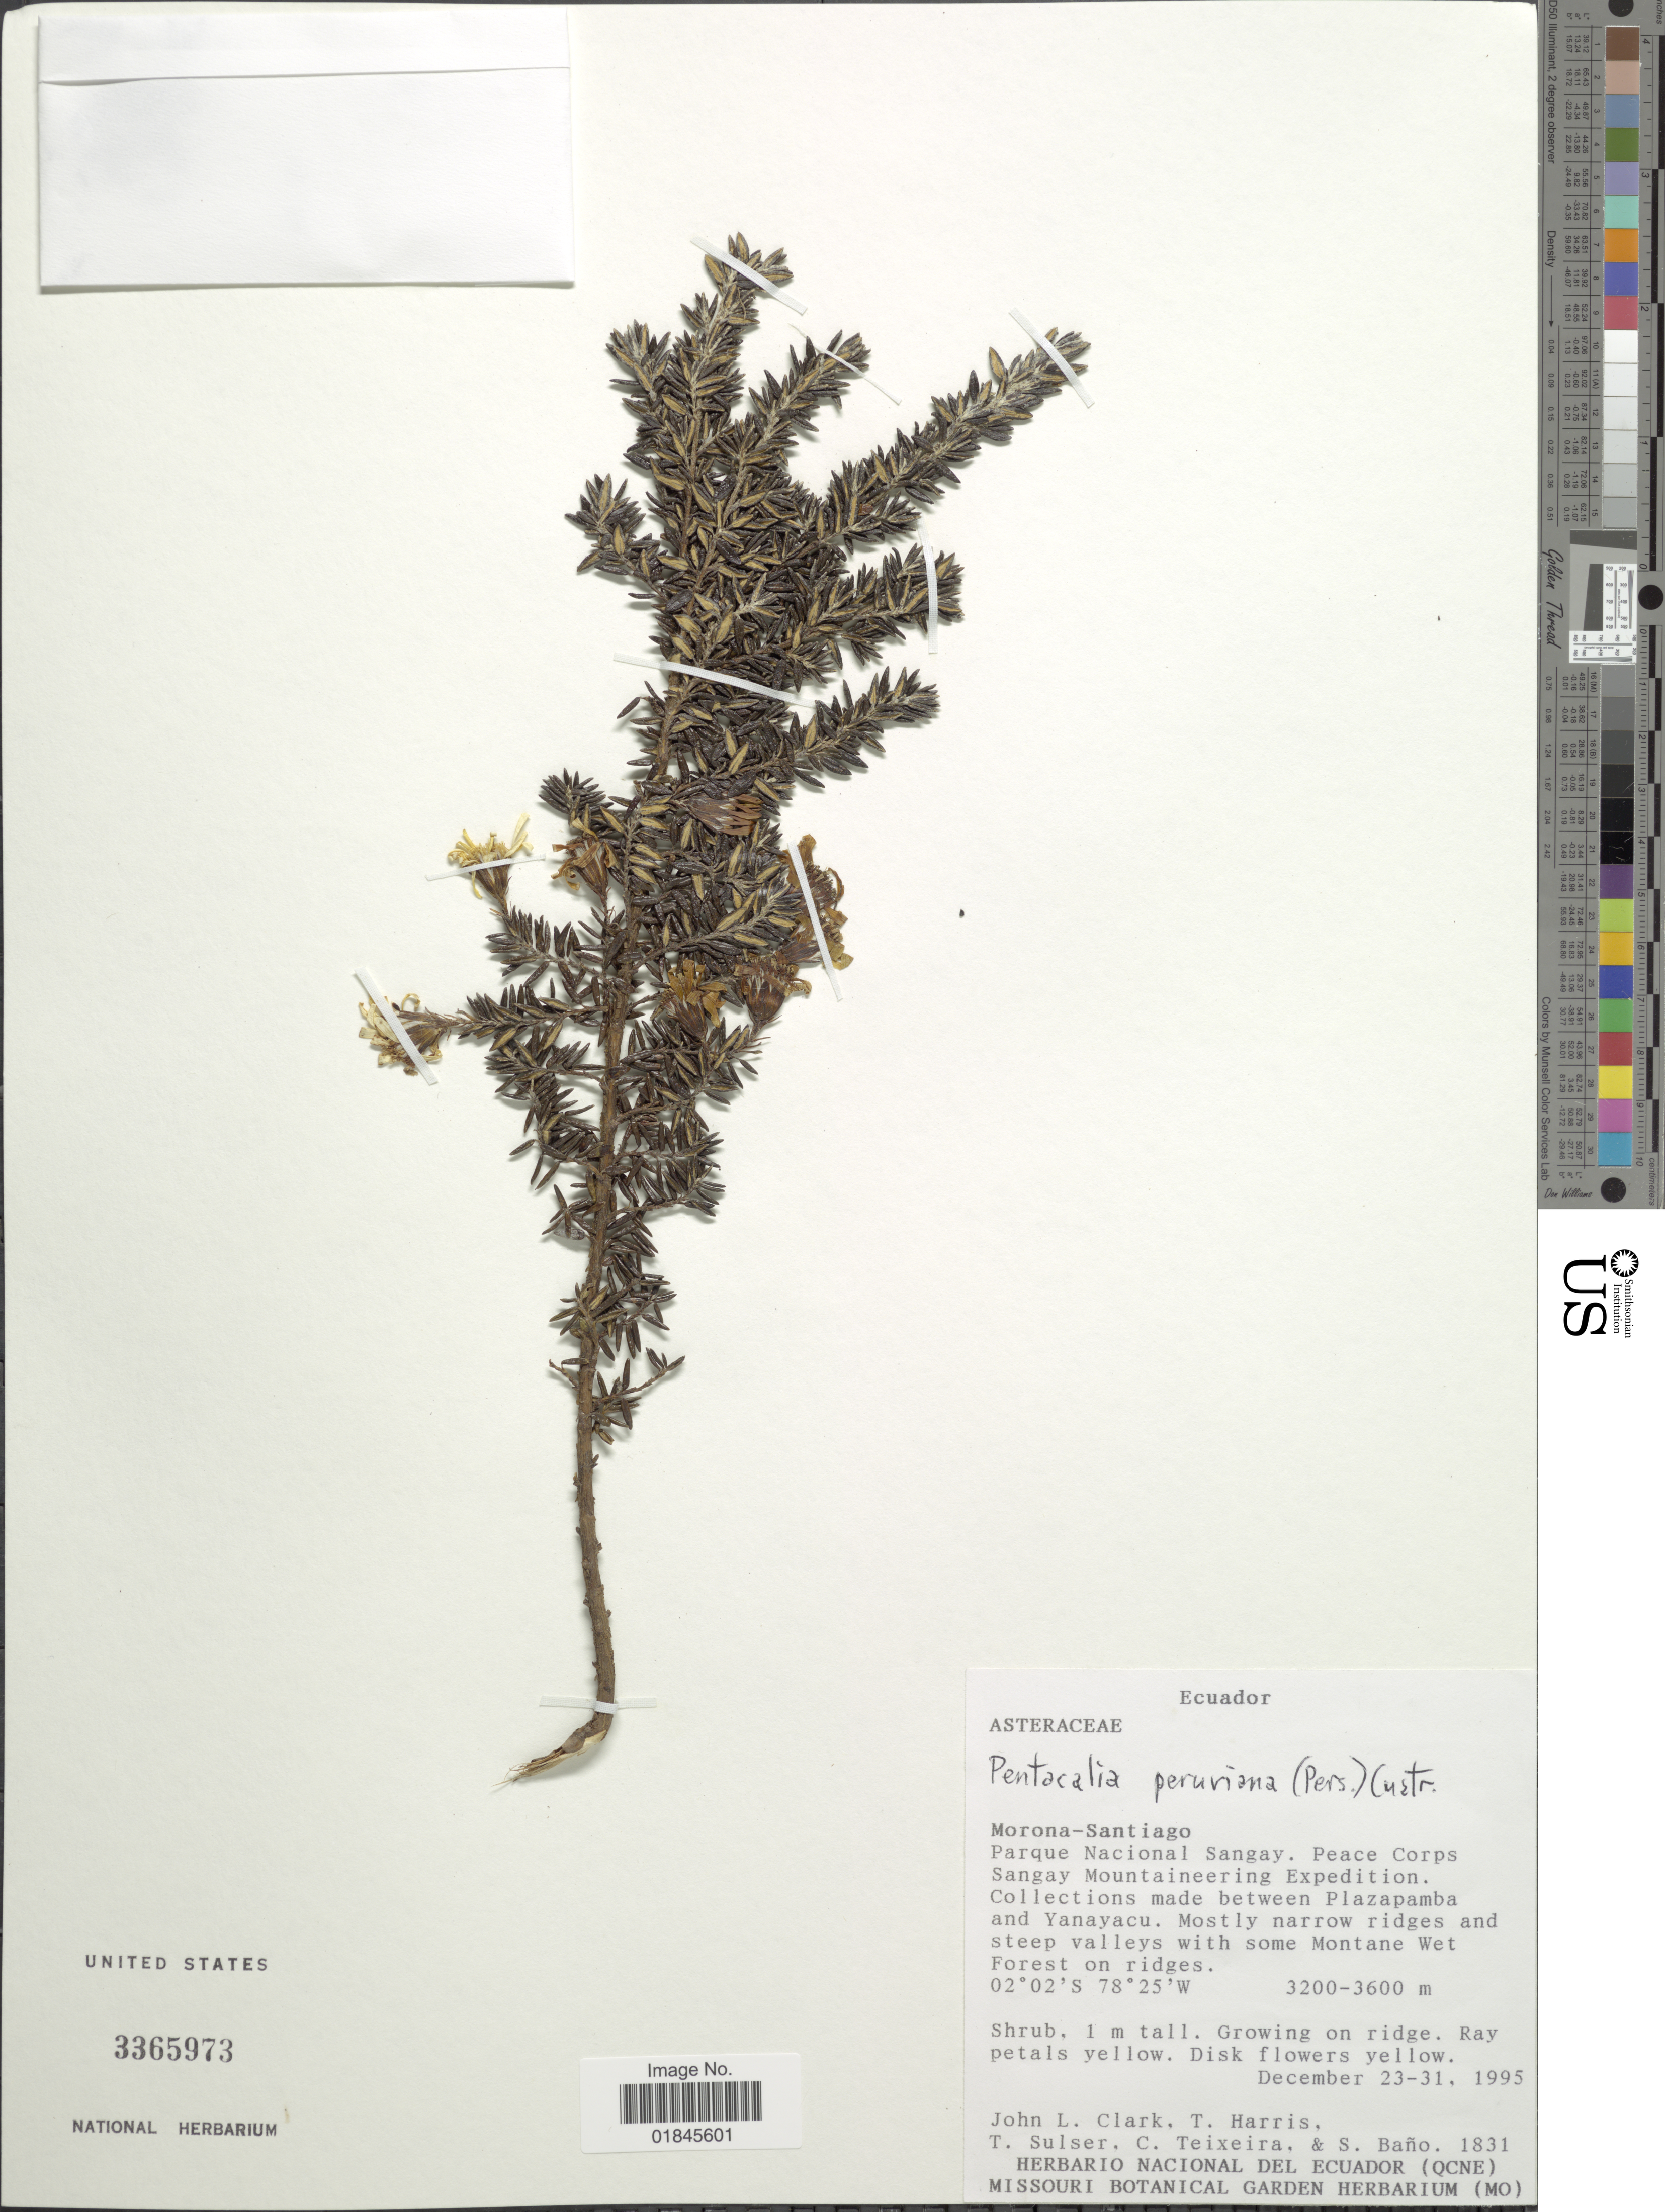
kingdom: Plantae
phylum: Tracheophyta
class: Magnoliopsida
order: Asterales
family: Asteraceae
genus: Pentacalia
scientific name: Pentacalia peruviana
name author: (Pers.) Cuatrec.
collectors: J. L. Clark, T. Harris, T. Sulser, C. Teixeira & S. Bano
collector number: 1831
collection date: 1995-12-23/1995-12-31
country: Ecuador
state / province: Morona-Santiago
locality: Morona-Santiago. Parque Nacional Sangay. Peace Corps Sangay Mountaineering Expedition. Collections made between Plazapamba and Yanayacu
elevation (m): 3200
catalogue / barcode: US 3365973